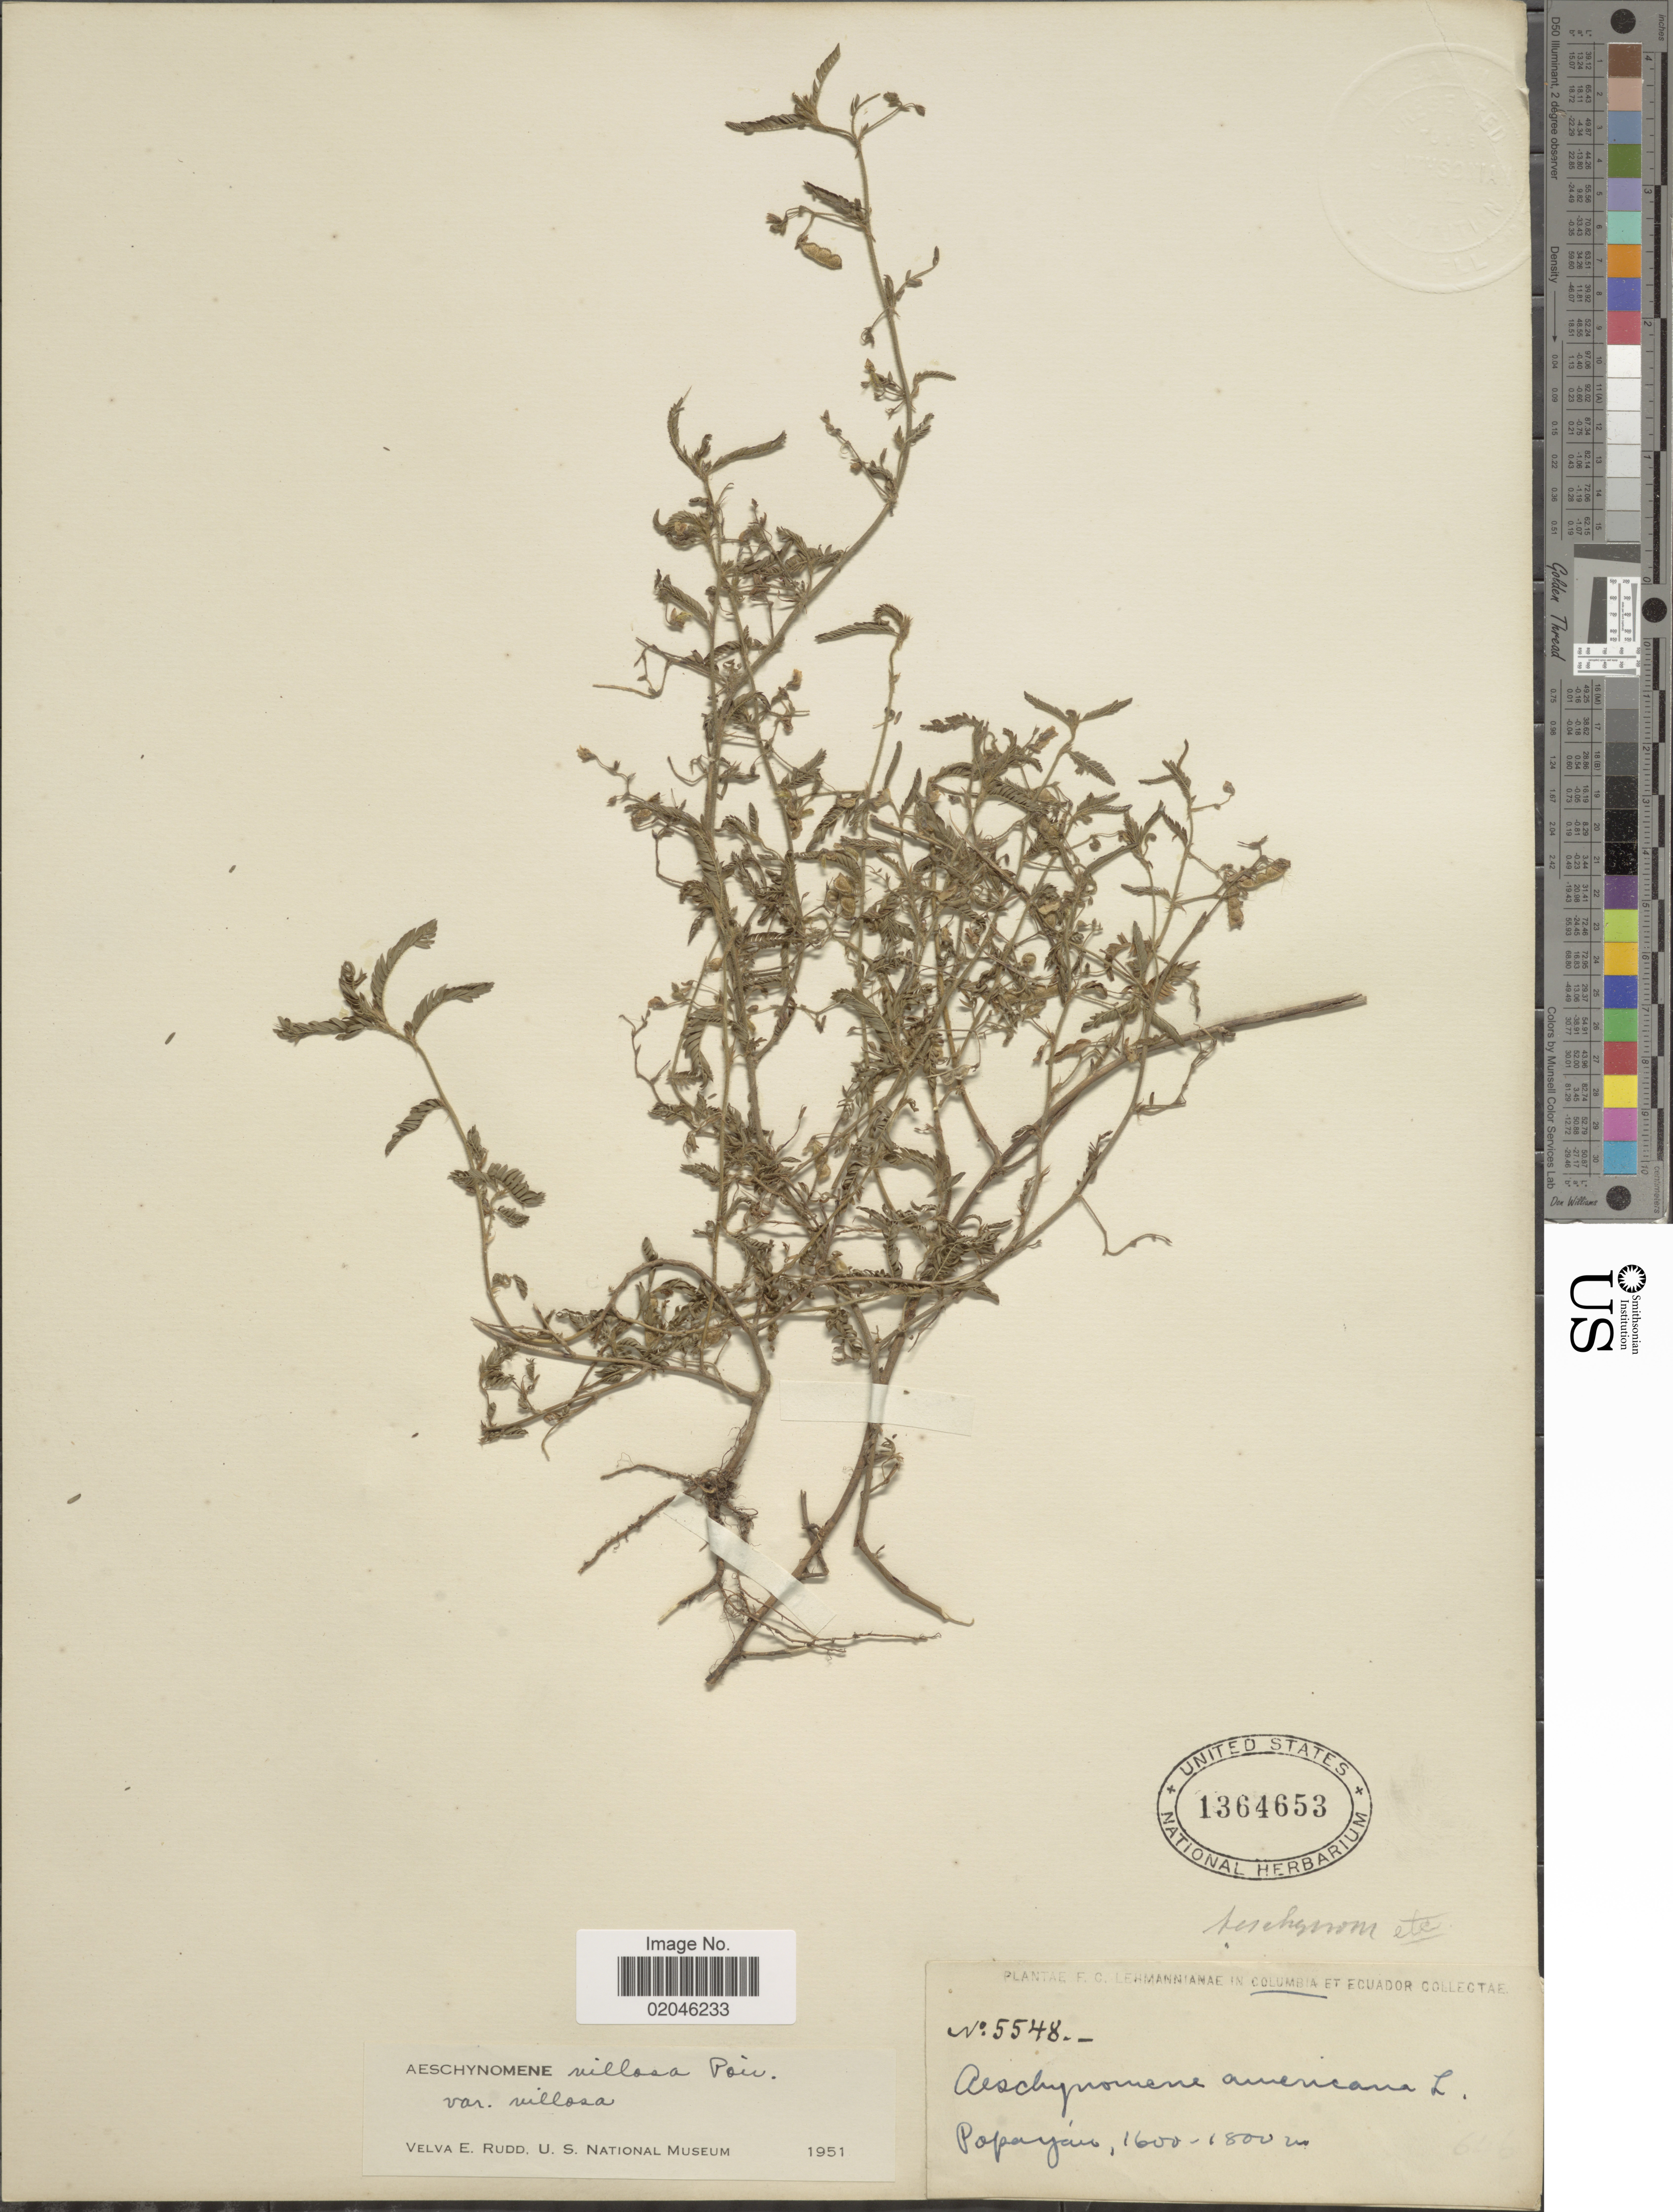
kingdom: Plantae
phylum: Tracheophyta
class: Magnoliopsida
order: Fabales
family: Fabaceae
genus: Aeschynomene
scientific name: Aeschynomene villosa var. villosa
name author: Poir.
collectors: F. C. Lehmann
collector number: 5548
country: Colombia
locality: Popayan, Columbia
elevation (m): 1600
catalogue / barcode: US 1364653